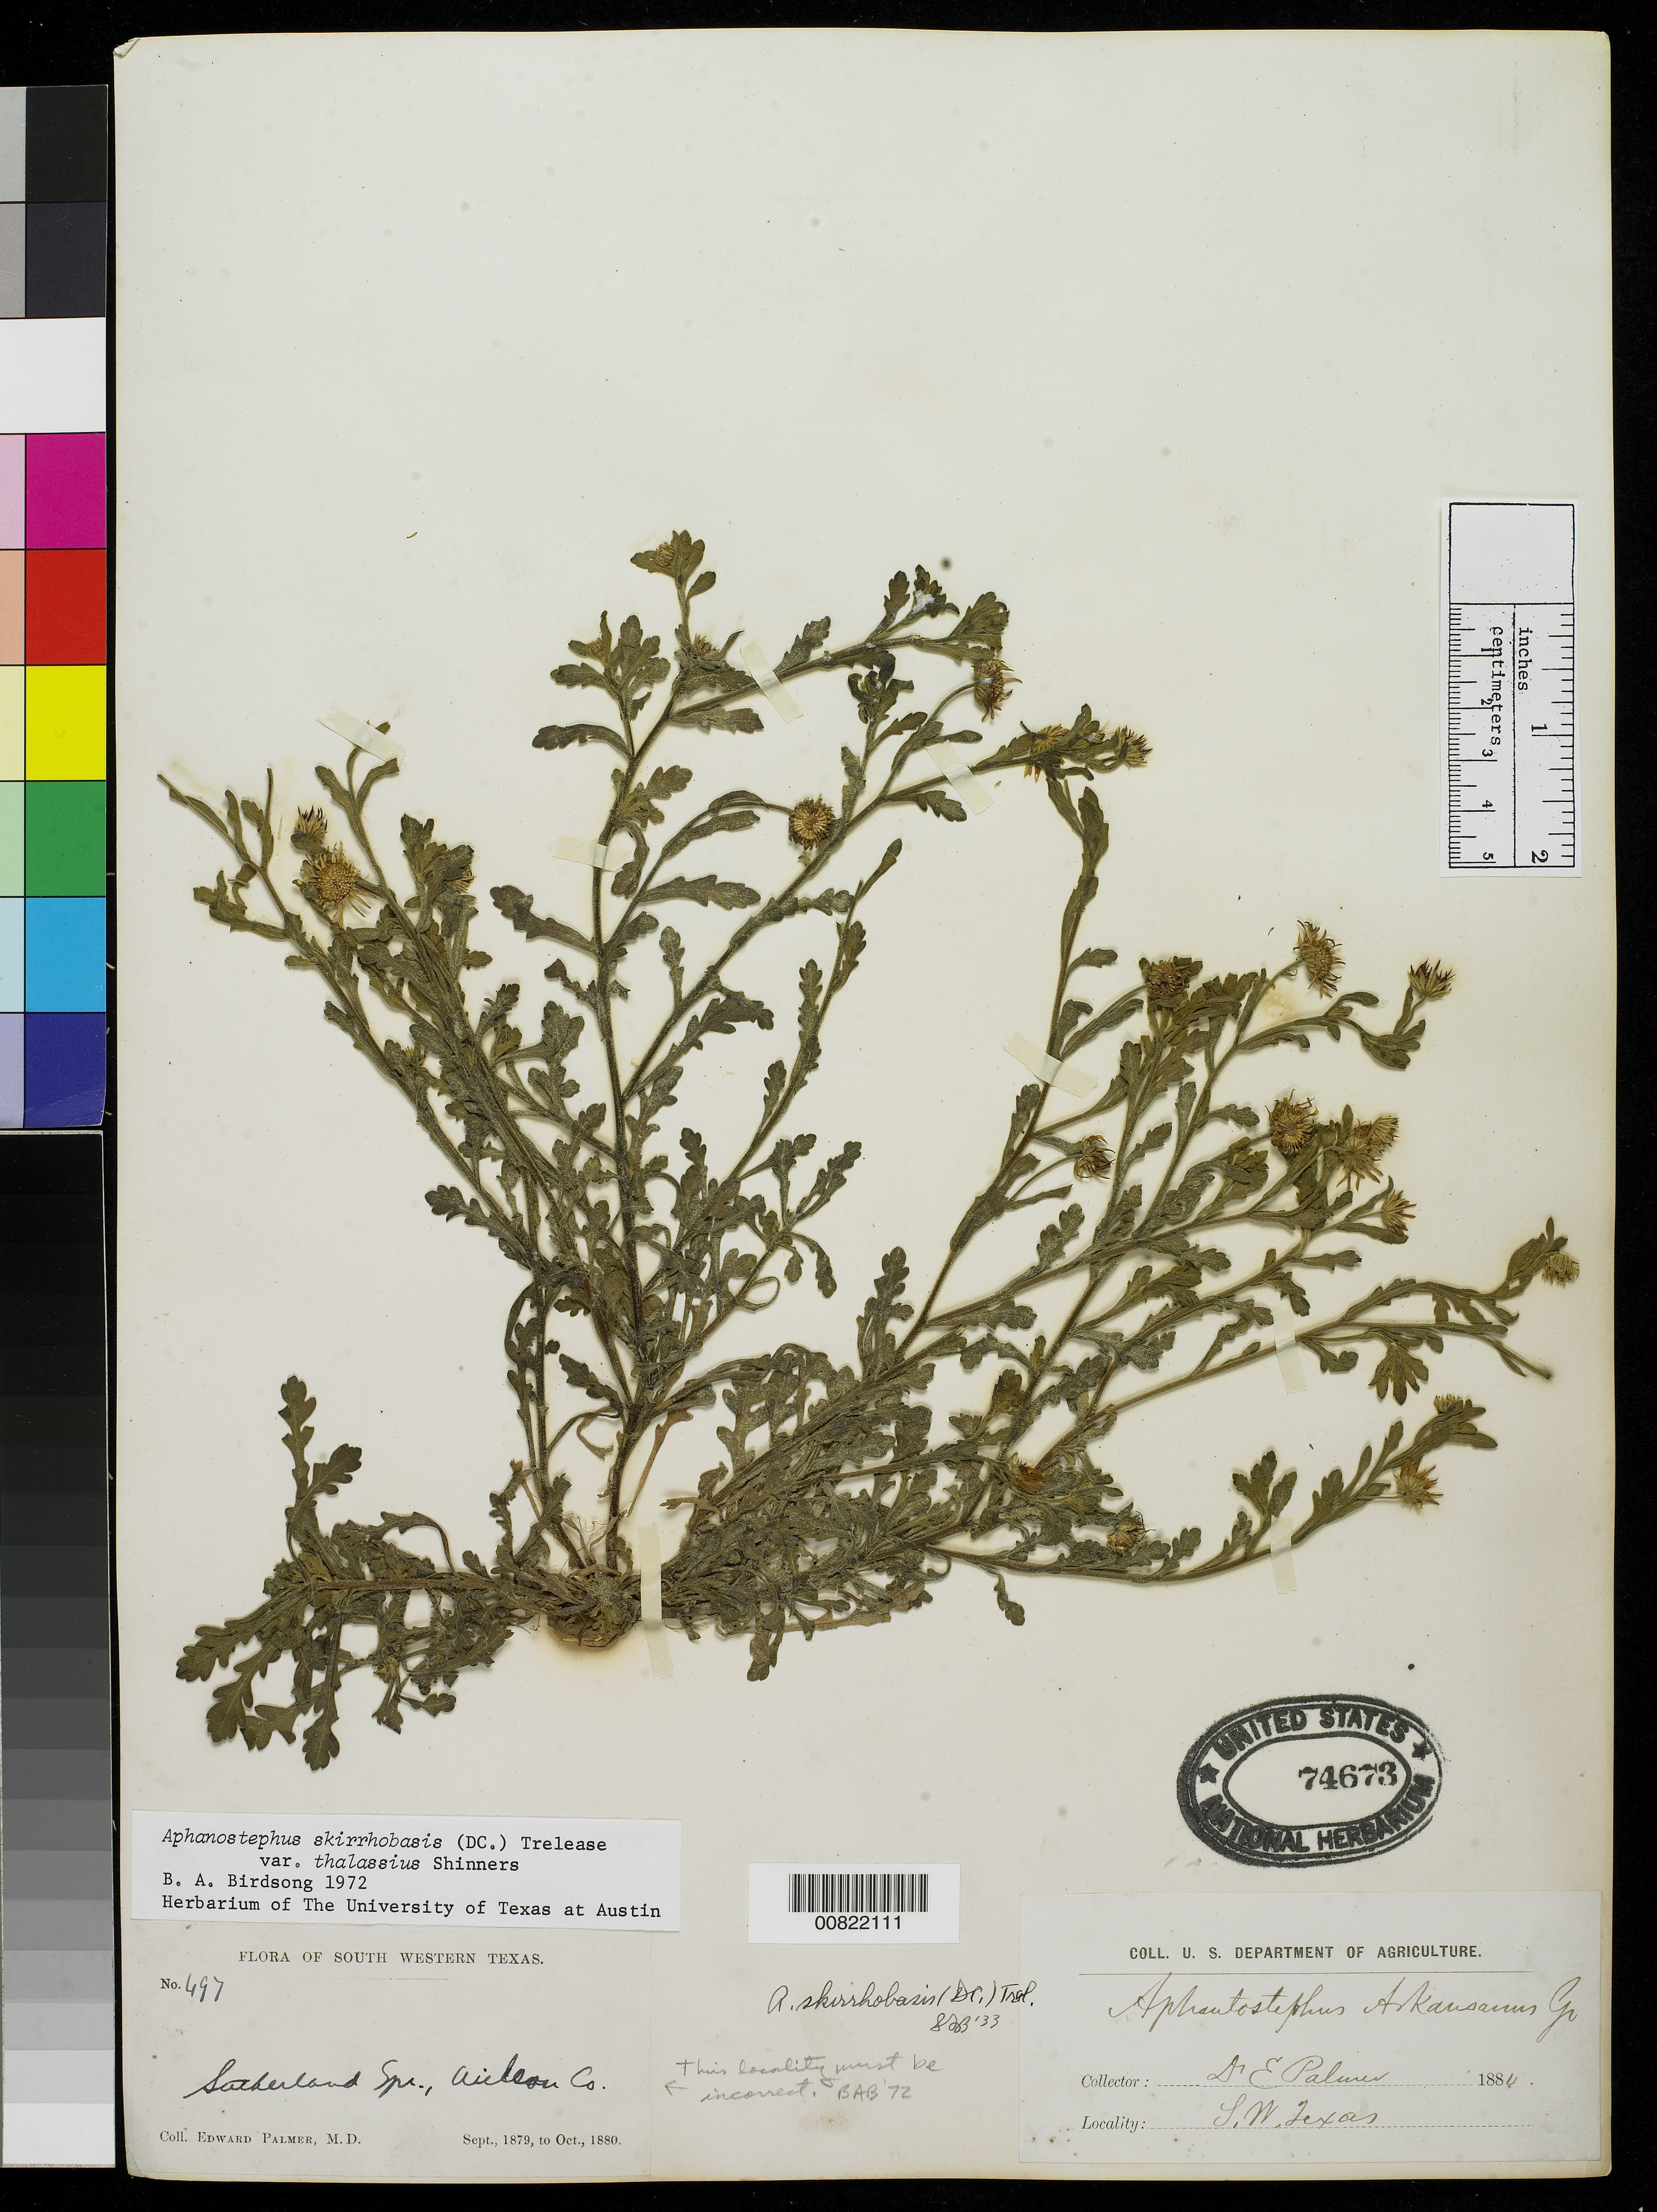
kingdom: Plantae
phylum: Tracheophyta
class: Magnoliopsida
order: Asterales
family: Asteraceae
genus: Aphanostephus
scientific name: Aphanostephus skirrhobasis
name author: (DC.) Trel. ex Coville & Branner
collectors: E. Palmer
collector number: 497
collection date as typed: Sep 1879 to -- Oct 1880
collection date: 1879-09/1880-10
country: United States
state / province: Texas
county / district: Wilson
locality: Sutherland Springs, Wilson County, Texas.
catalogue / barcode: US 74673